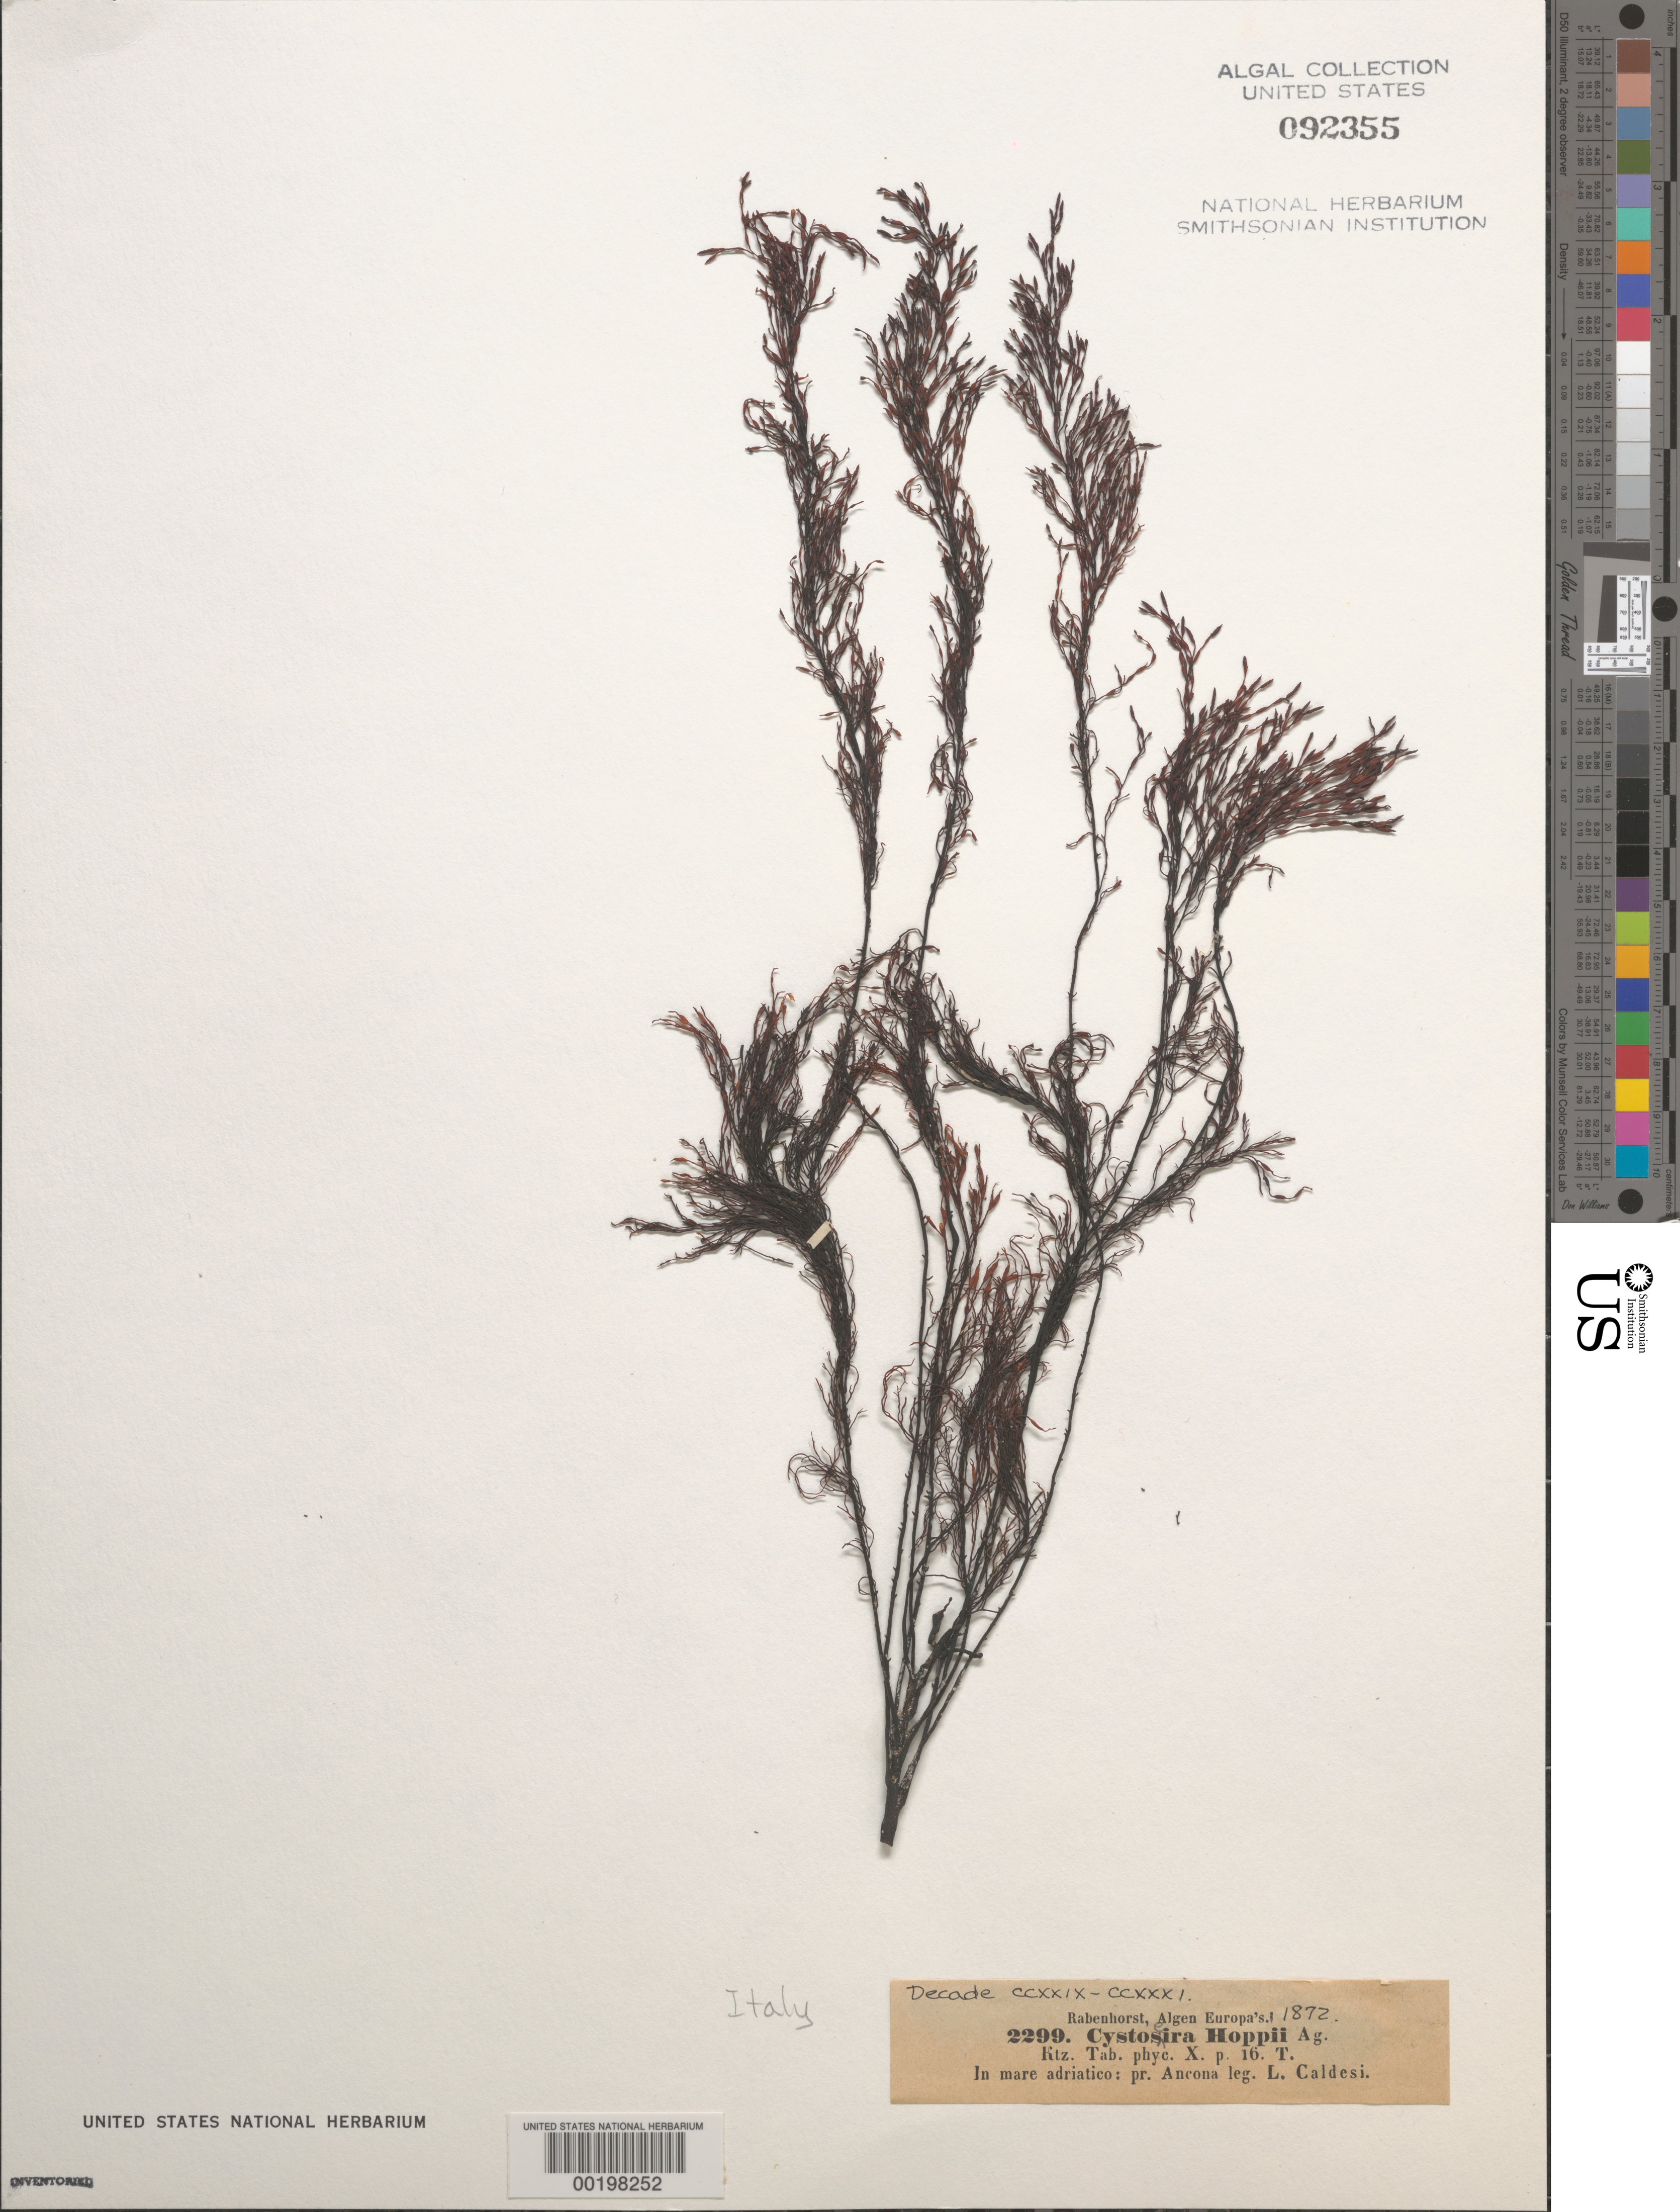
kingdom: Chromista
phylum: Ochrophyta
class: Phaeophyceae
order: Fucales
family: Sargassaceae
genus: Gongolaria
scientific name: Gongolaria barbata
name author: (Stackh.) Kuntze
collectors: L. Caldesi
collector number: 2299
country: Italy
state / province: Marche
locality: Adriatic sea (mare adriatico), near ancona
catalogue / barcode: US 92355